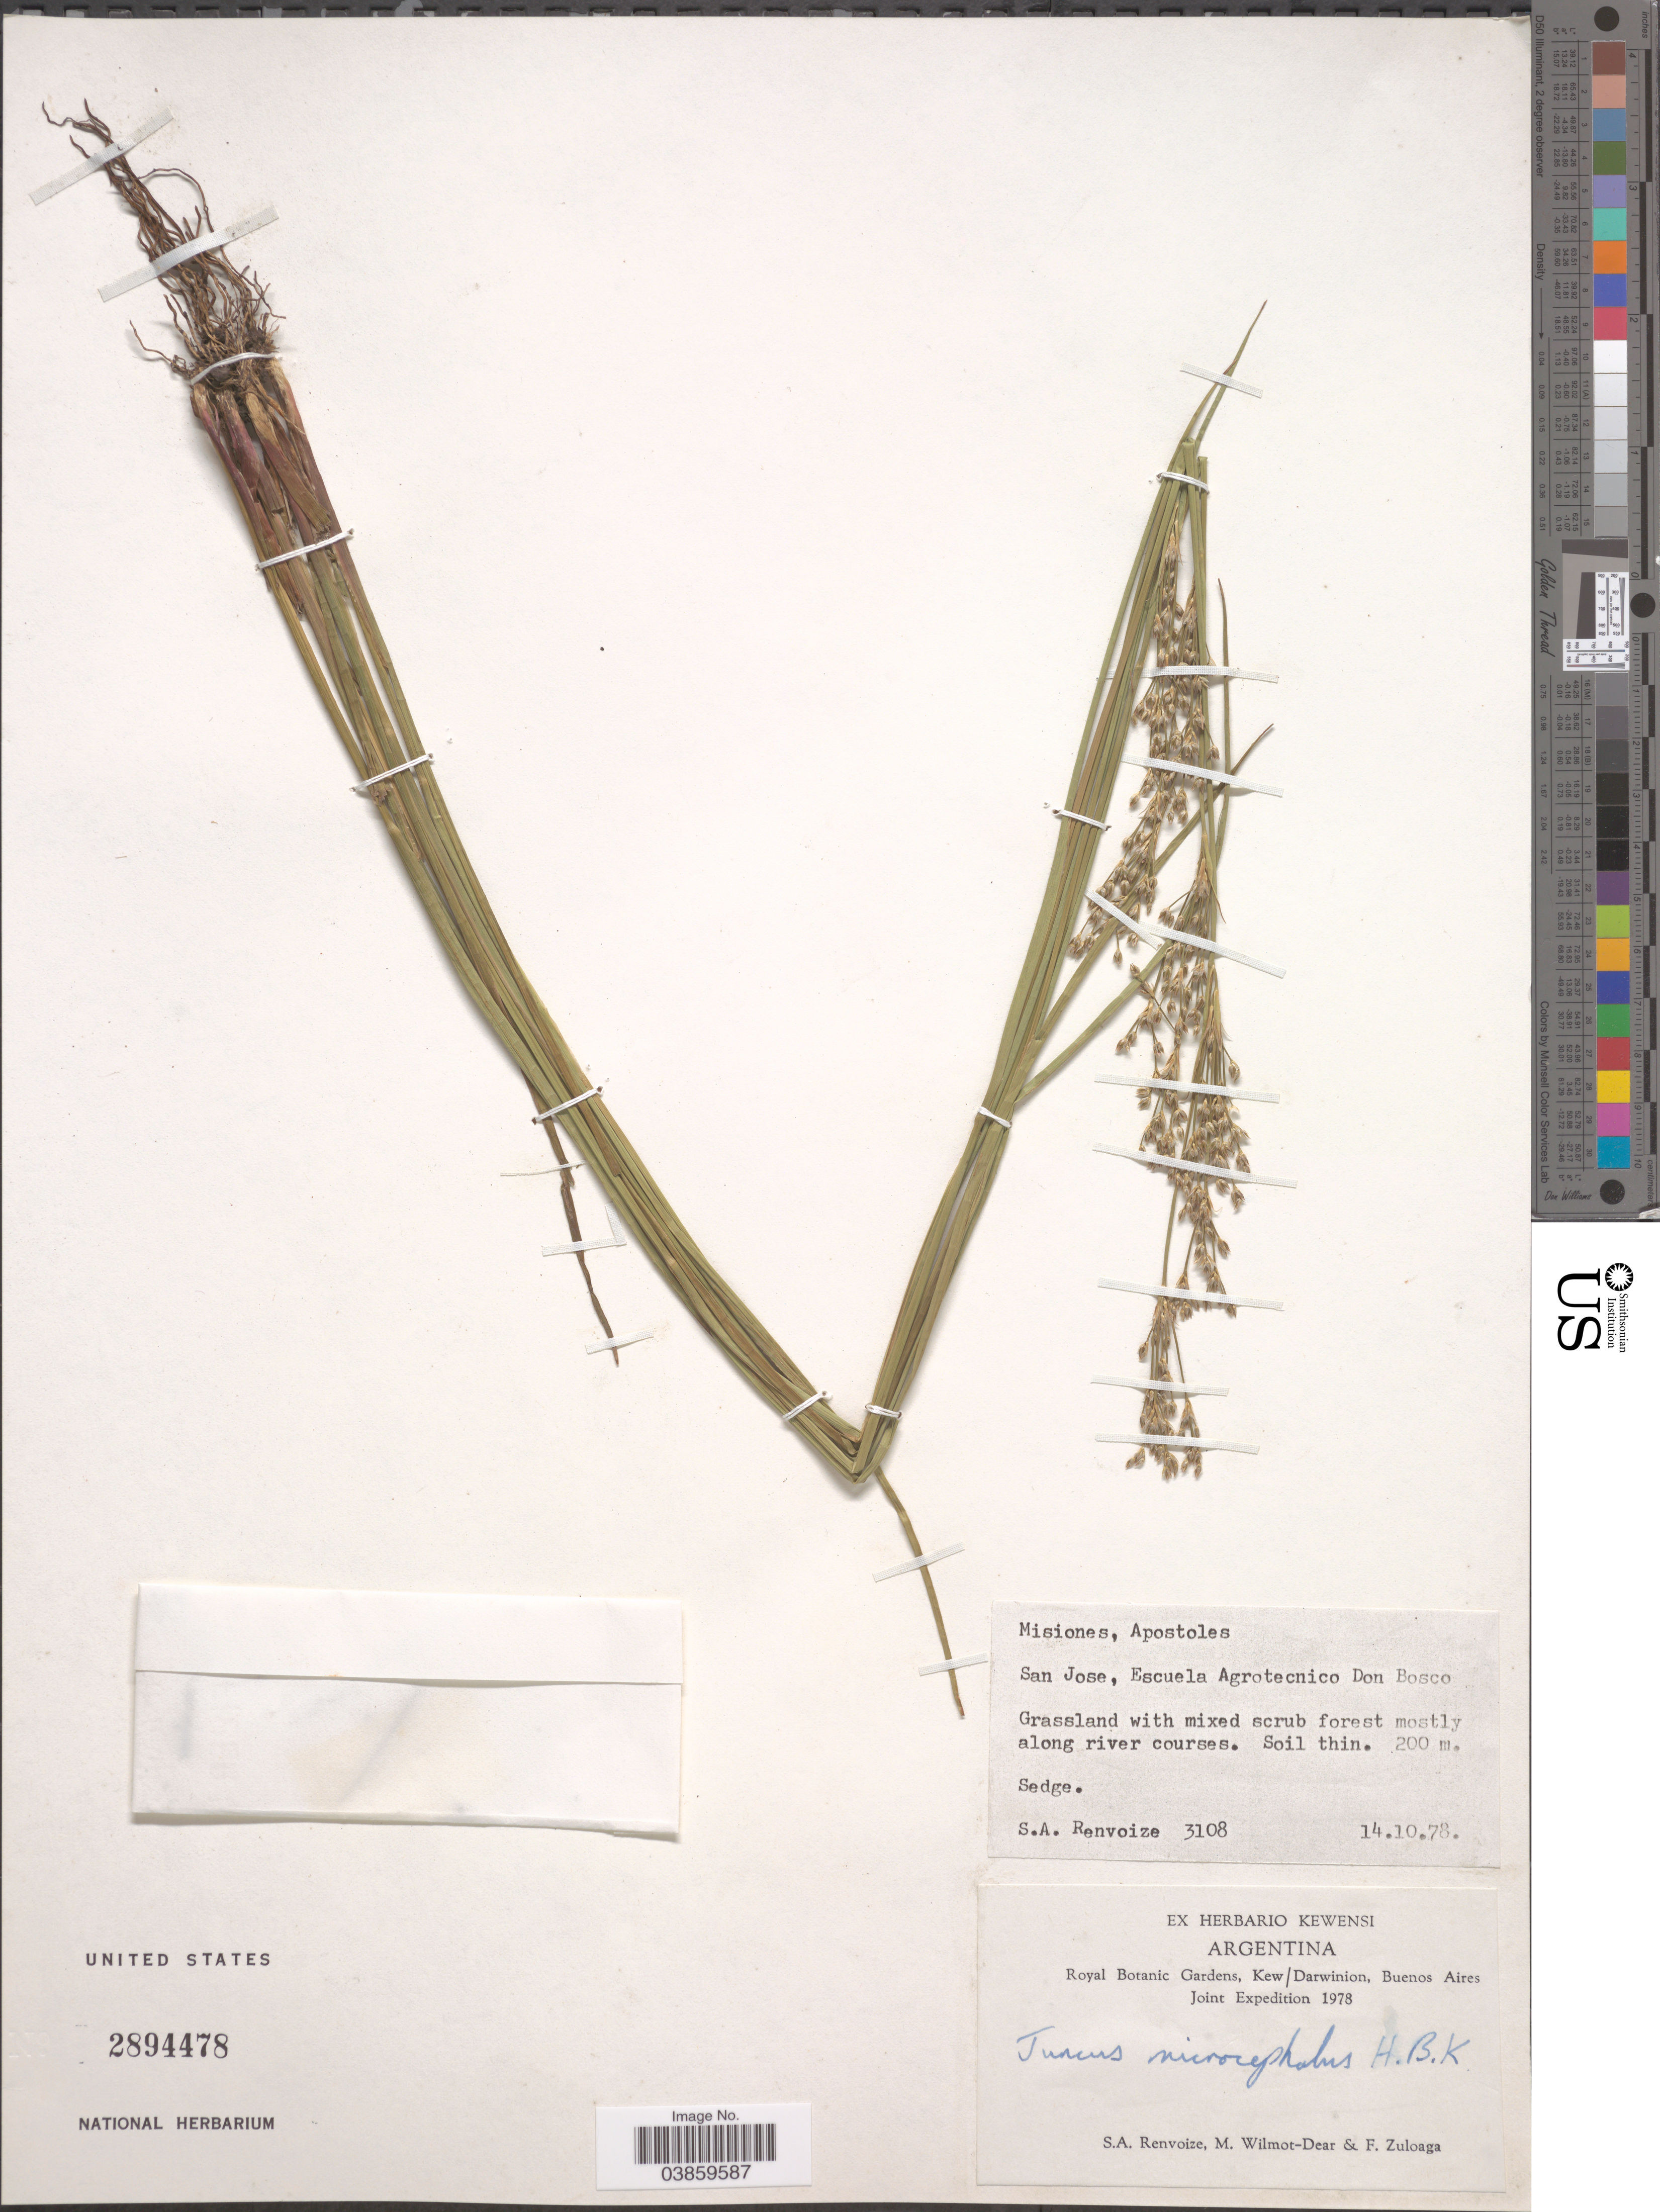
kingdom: Plantae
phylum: Tracheophyta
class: Liliopsida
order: Poales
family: Juncaceae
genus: Juncus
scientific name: Juncus microcephalus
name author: Kunth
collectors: S. A. Renvoize, M. Wilmot-Dear & F. Zuloaga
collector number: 3108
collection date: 1978-10-14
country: Argentina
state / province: Misiones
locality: Apostoles. San Jose, Escuela Agrotecnico Don Bosco.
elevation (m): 200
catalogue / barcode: US 2894478